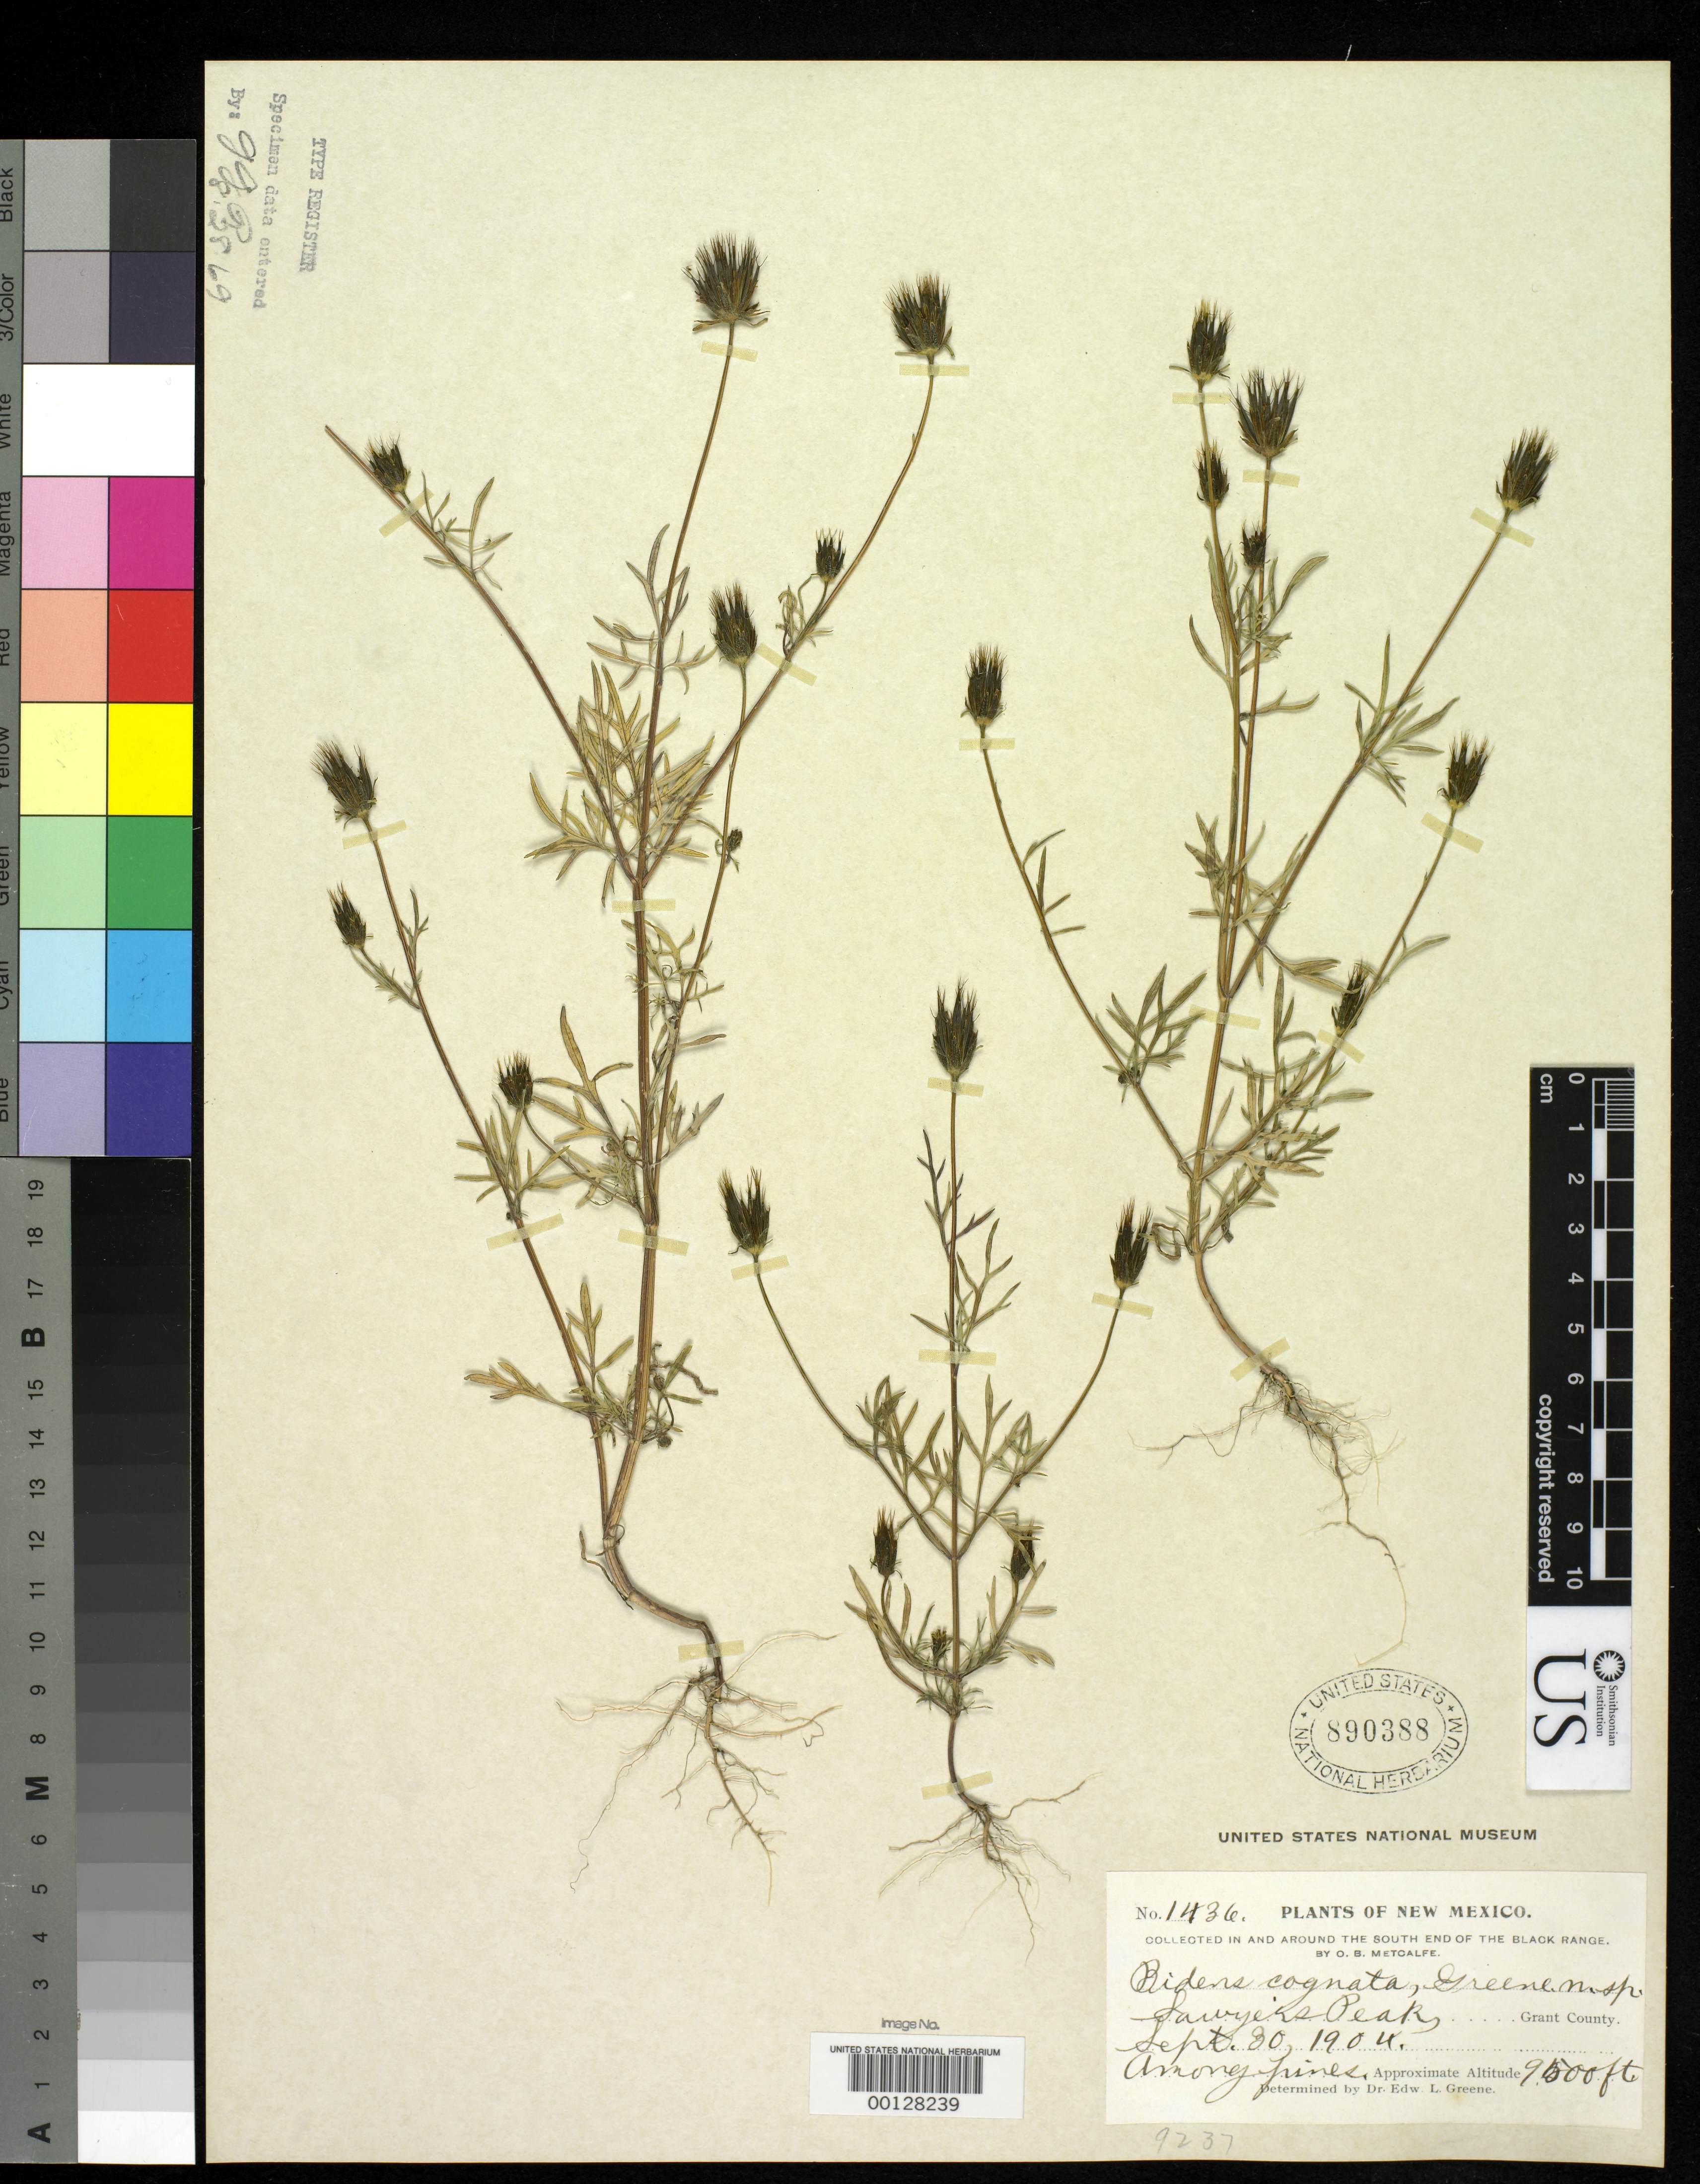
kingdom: Plantae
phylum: Tracheophyta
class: Magnoliopsida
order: Asterales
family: Asteraceae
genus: Bidens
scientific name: Bidens cognata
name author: Greene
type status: Isotype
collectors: O. B. Metcalfe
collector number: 1436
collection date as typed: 30 Sep 1904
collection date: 1904-09-30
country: United States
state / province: New Mexico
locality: Sawyer's Peak, Black Range.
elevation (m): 2896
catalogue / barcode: US 890388